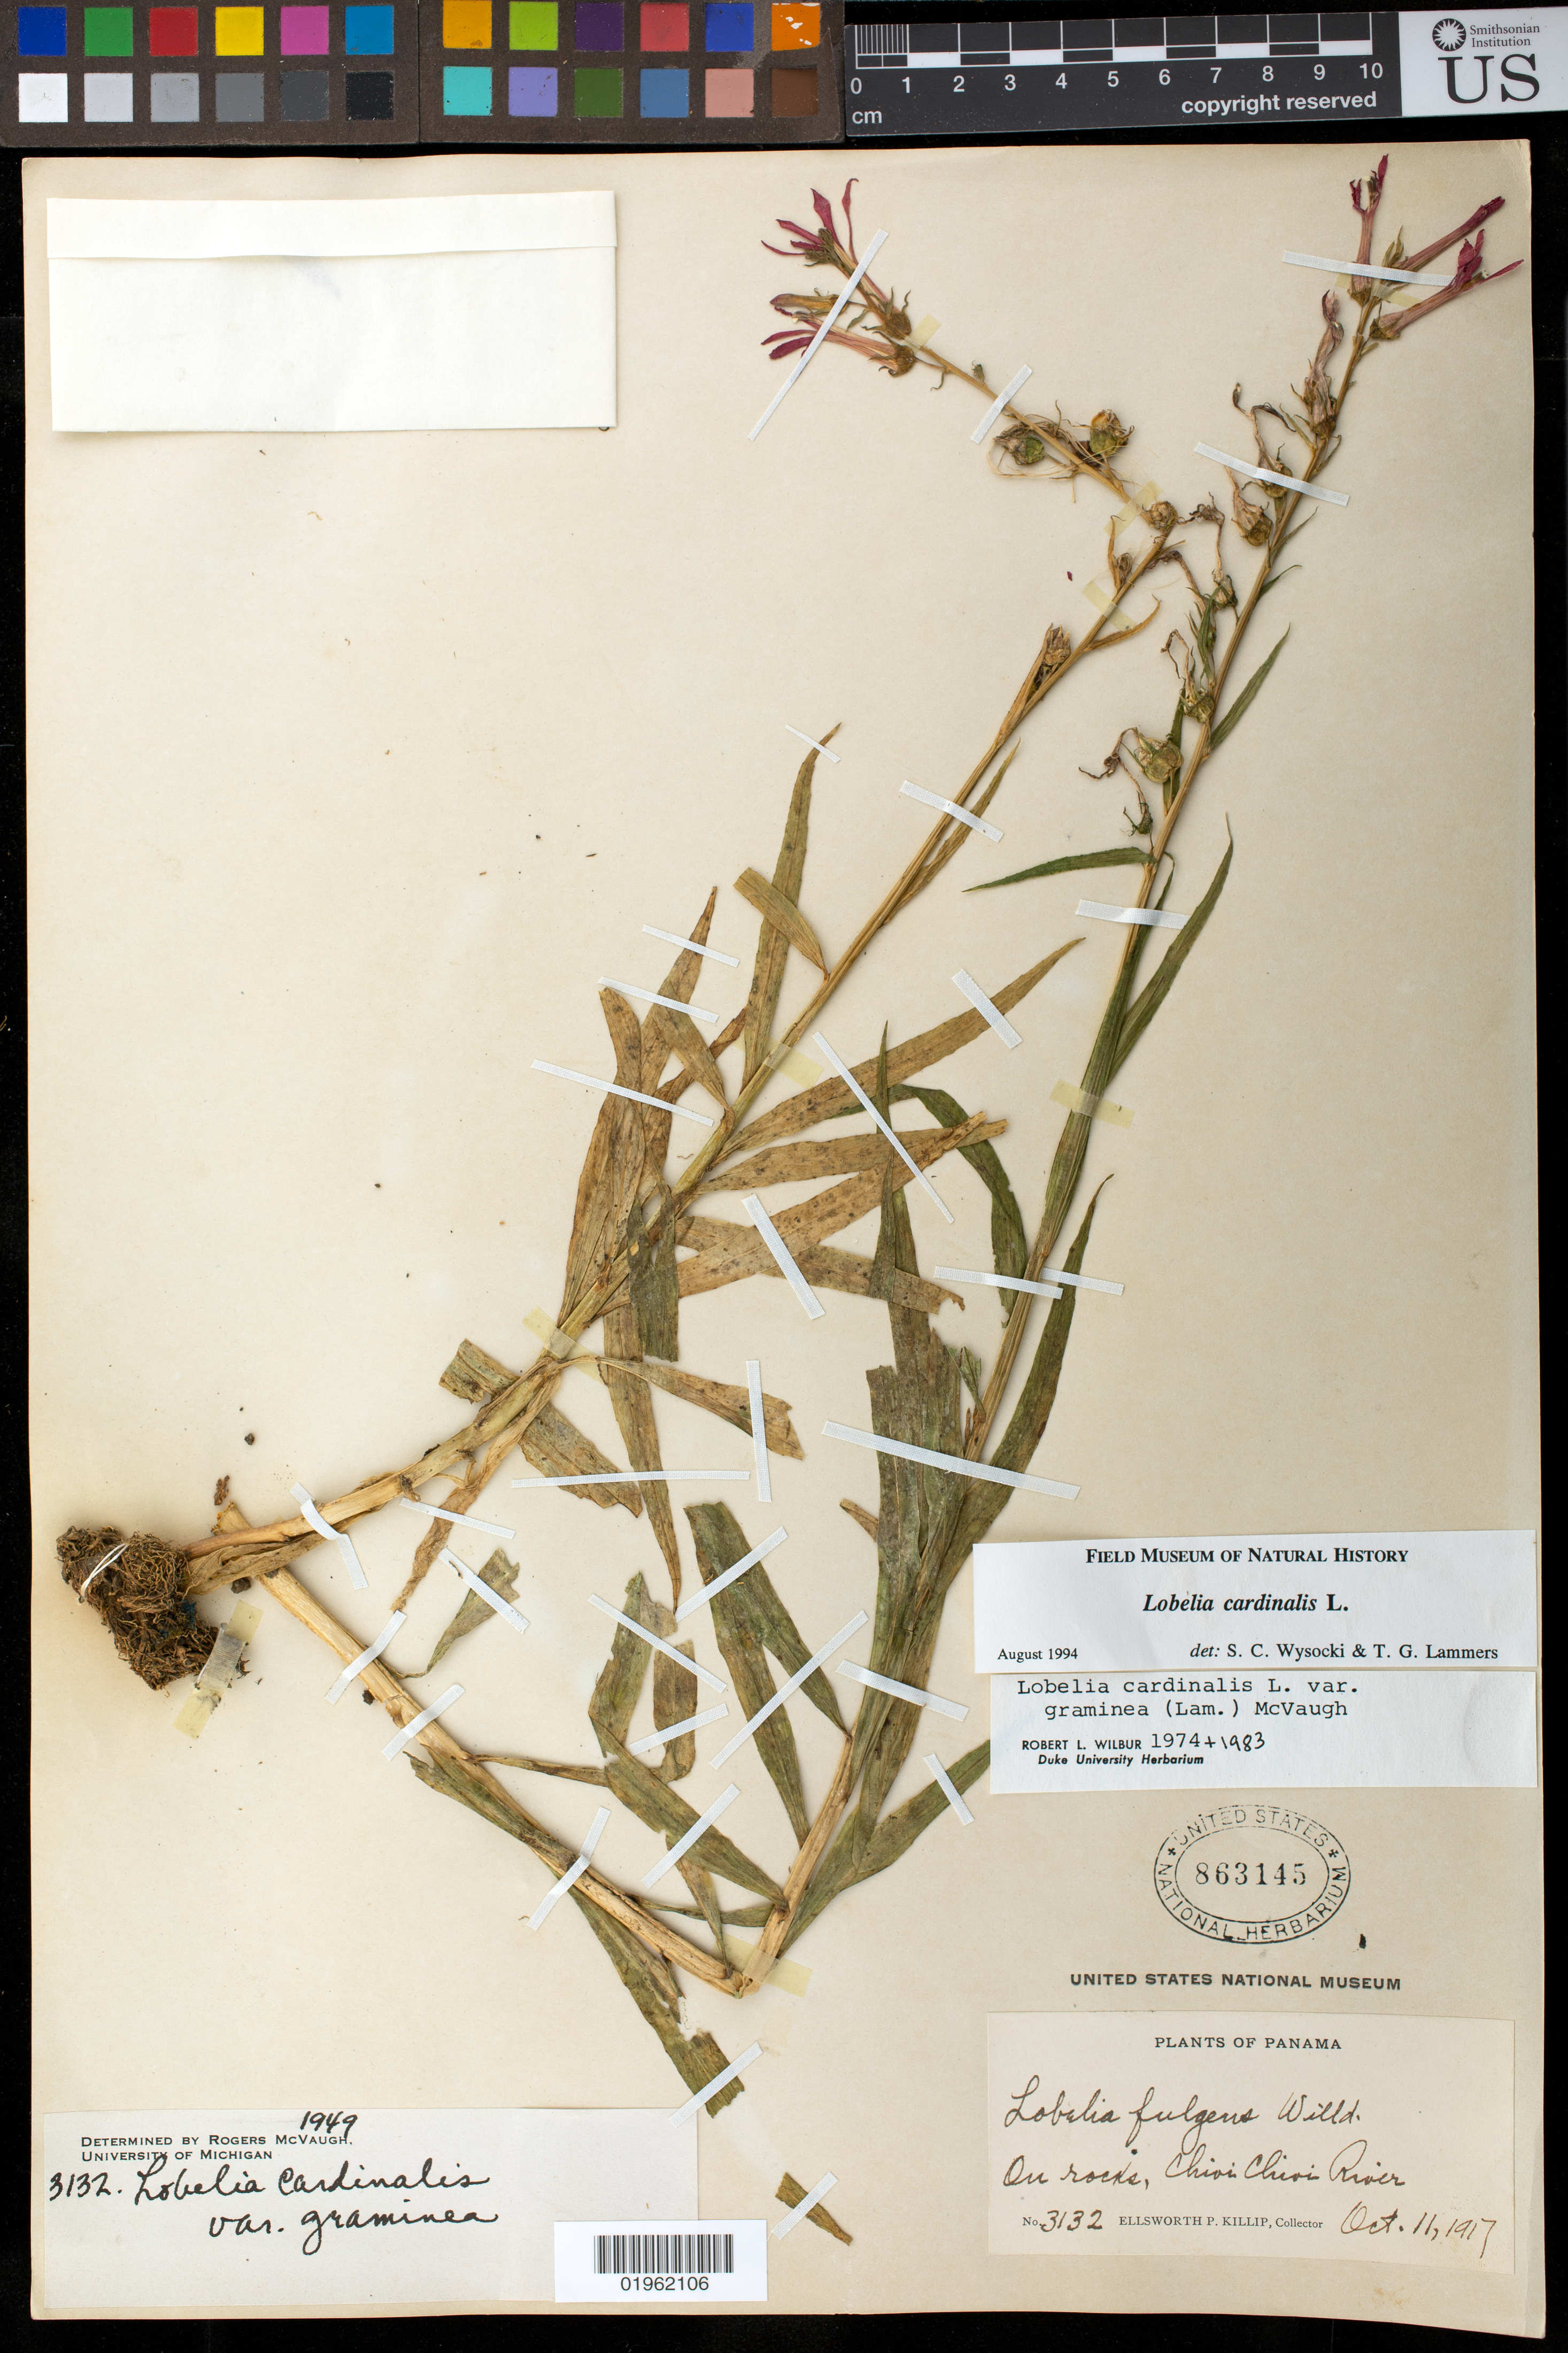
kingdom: Plantae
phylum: Tracheophyta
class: Magnoliopsida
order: Asterales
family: Campanulaceae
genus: Lobelia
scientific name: Lobelia cardinalis subsp. graminea var. (Lam.) McVaugh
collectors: E. P. Killip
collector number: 3132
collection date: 1917-10-11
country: Panama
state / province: Panamá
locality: Chivi Chivi River. On rocks in stream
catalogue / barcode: US 863145